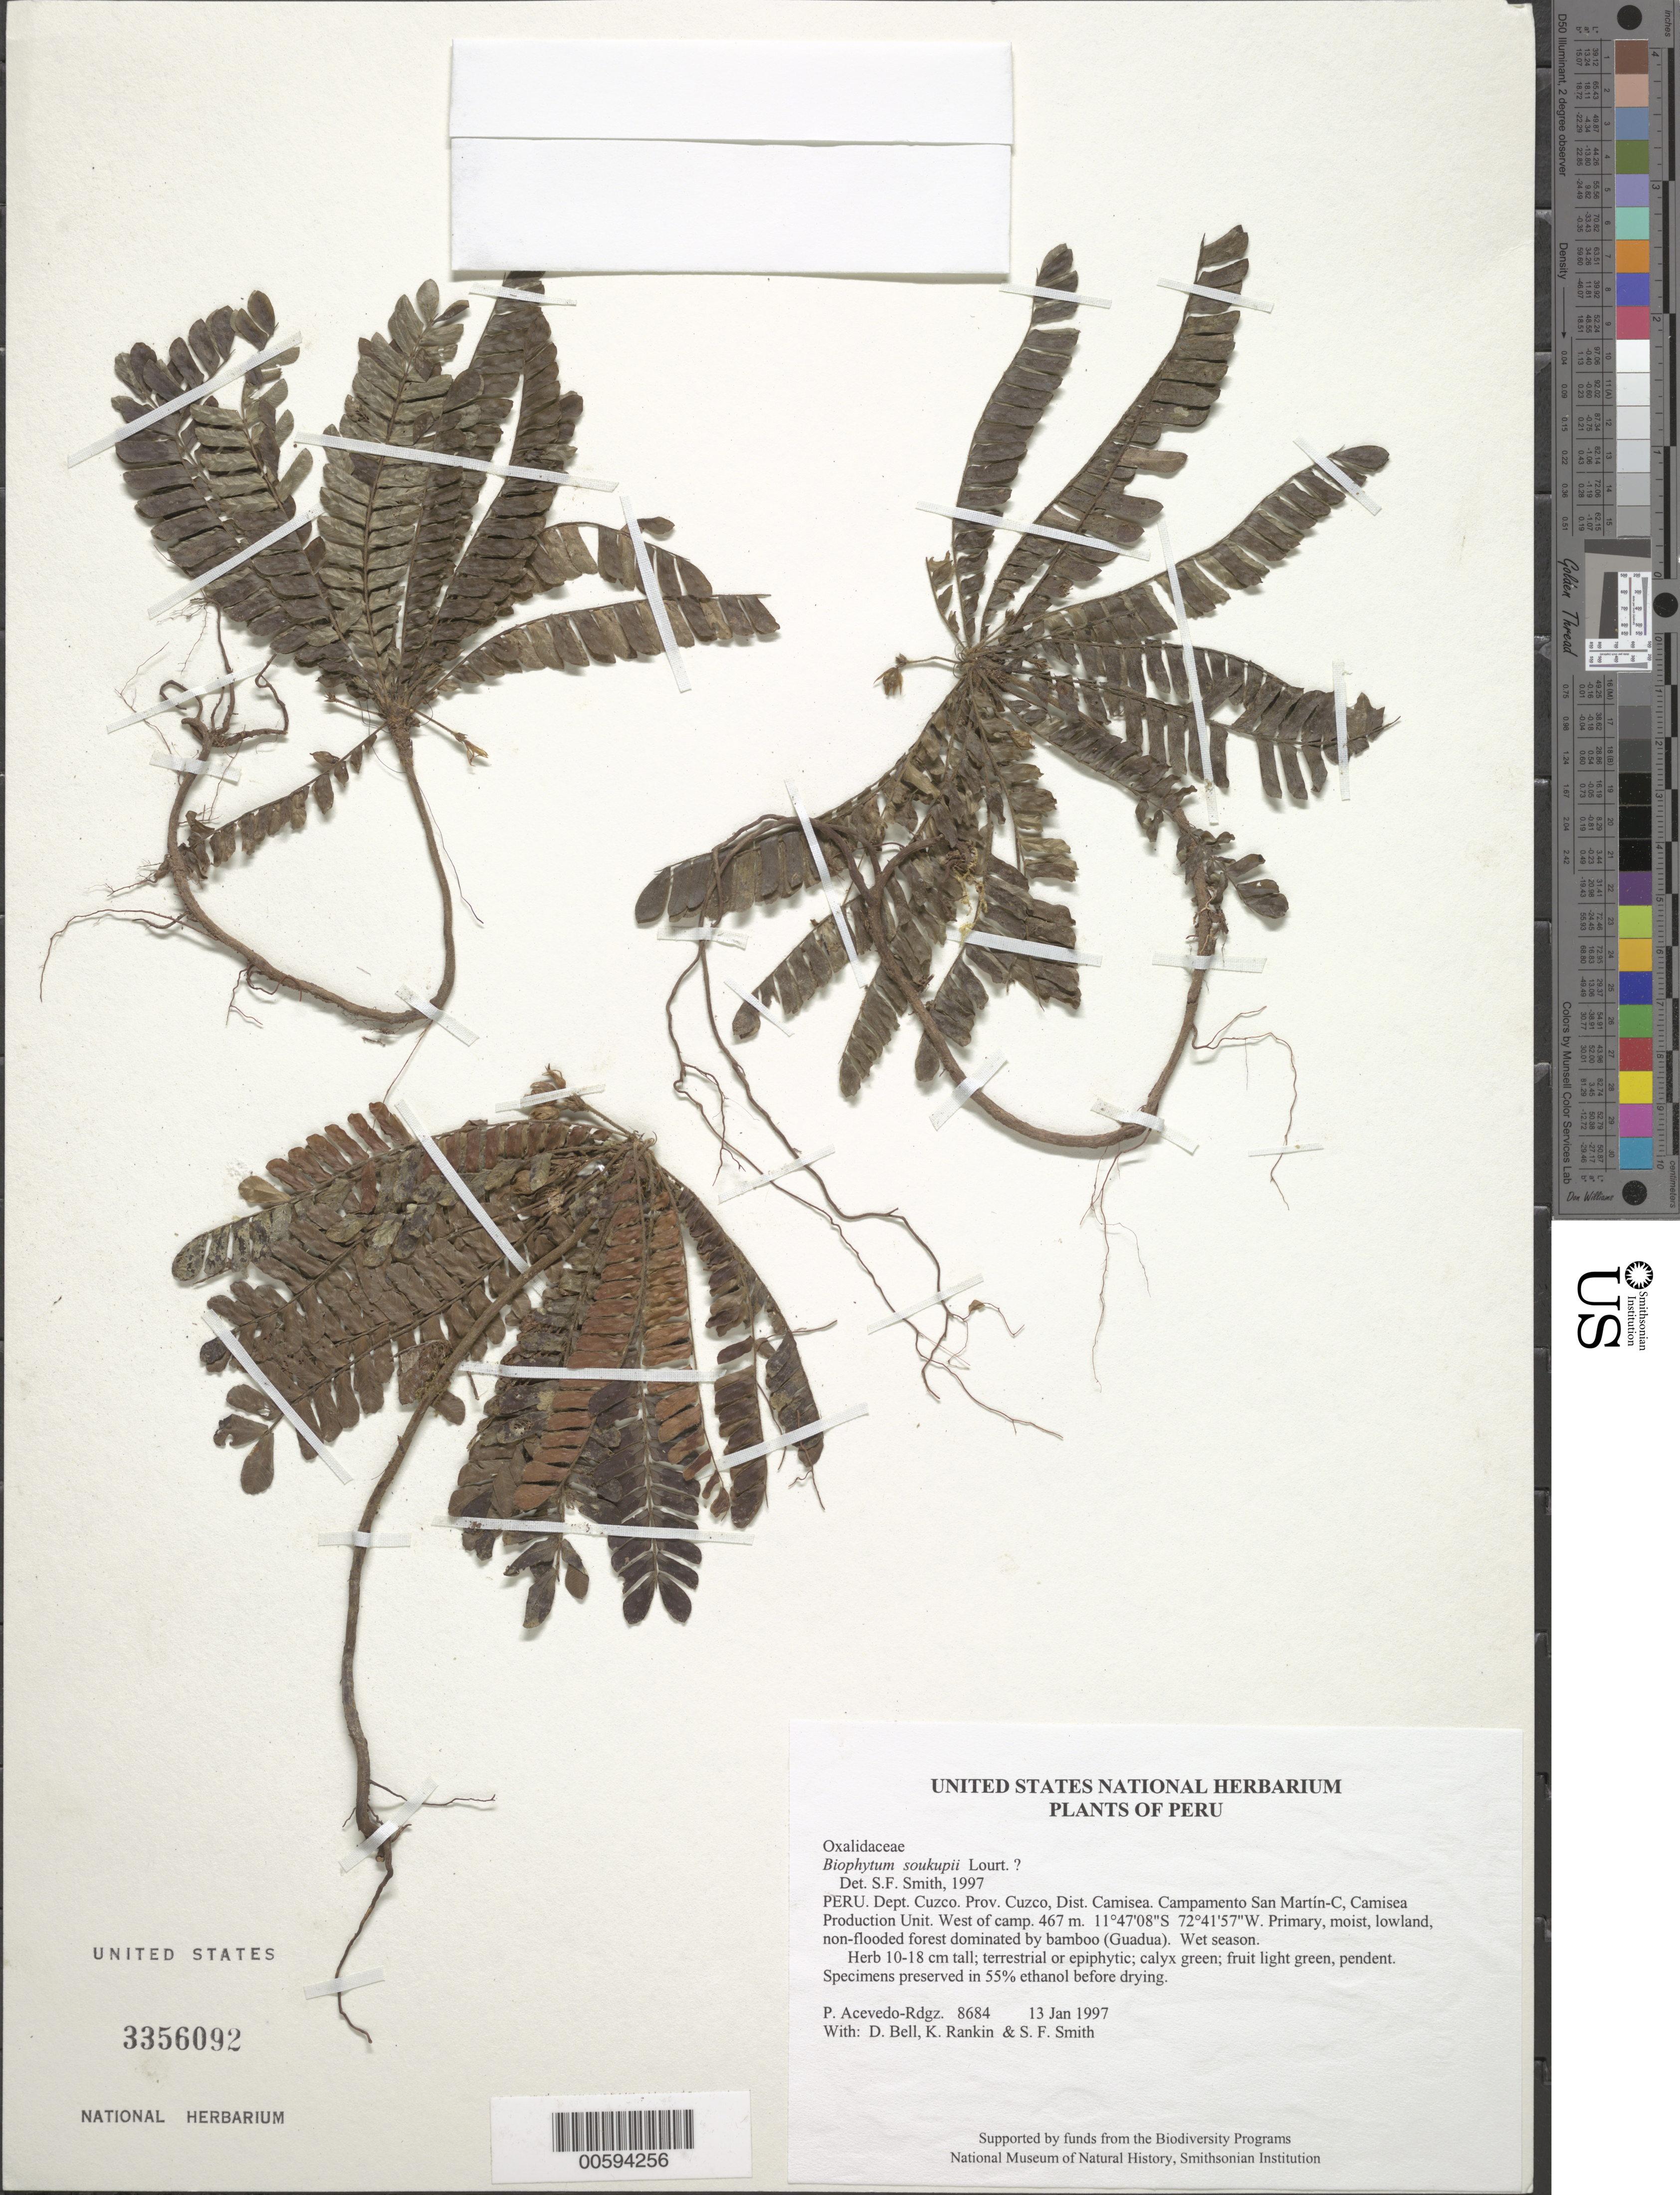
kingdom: Plantae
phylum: Tracheophyta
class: Magnoliopsida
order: Oxalidales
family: Oxalidaceae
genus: Biophytum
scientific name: Biophytum soukupii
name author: Lourteig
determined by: Smith, Stephen F., (US), NMNH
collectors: P. Acevedo-Rodr., D. A. Bell, K. B. Rankin & S.F. Smith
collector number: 8684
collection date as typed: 13 Jan 1997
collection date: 1997-01-13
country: Peru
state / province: Cusco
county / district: Cusco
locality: Districto Camisea, Campamento San Martín-C, Camisea Production Unit. West of camp.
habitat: Primary, moist, lowland, non-flooded forest dominated by bamboo (Guadua). Wet season.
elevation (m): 467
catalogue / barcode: US 3356092